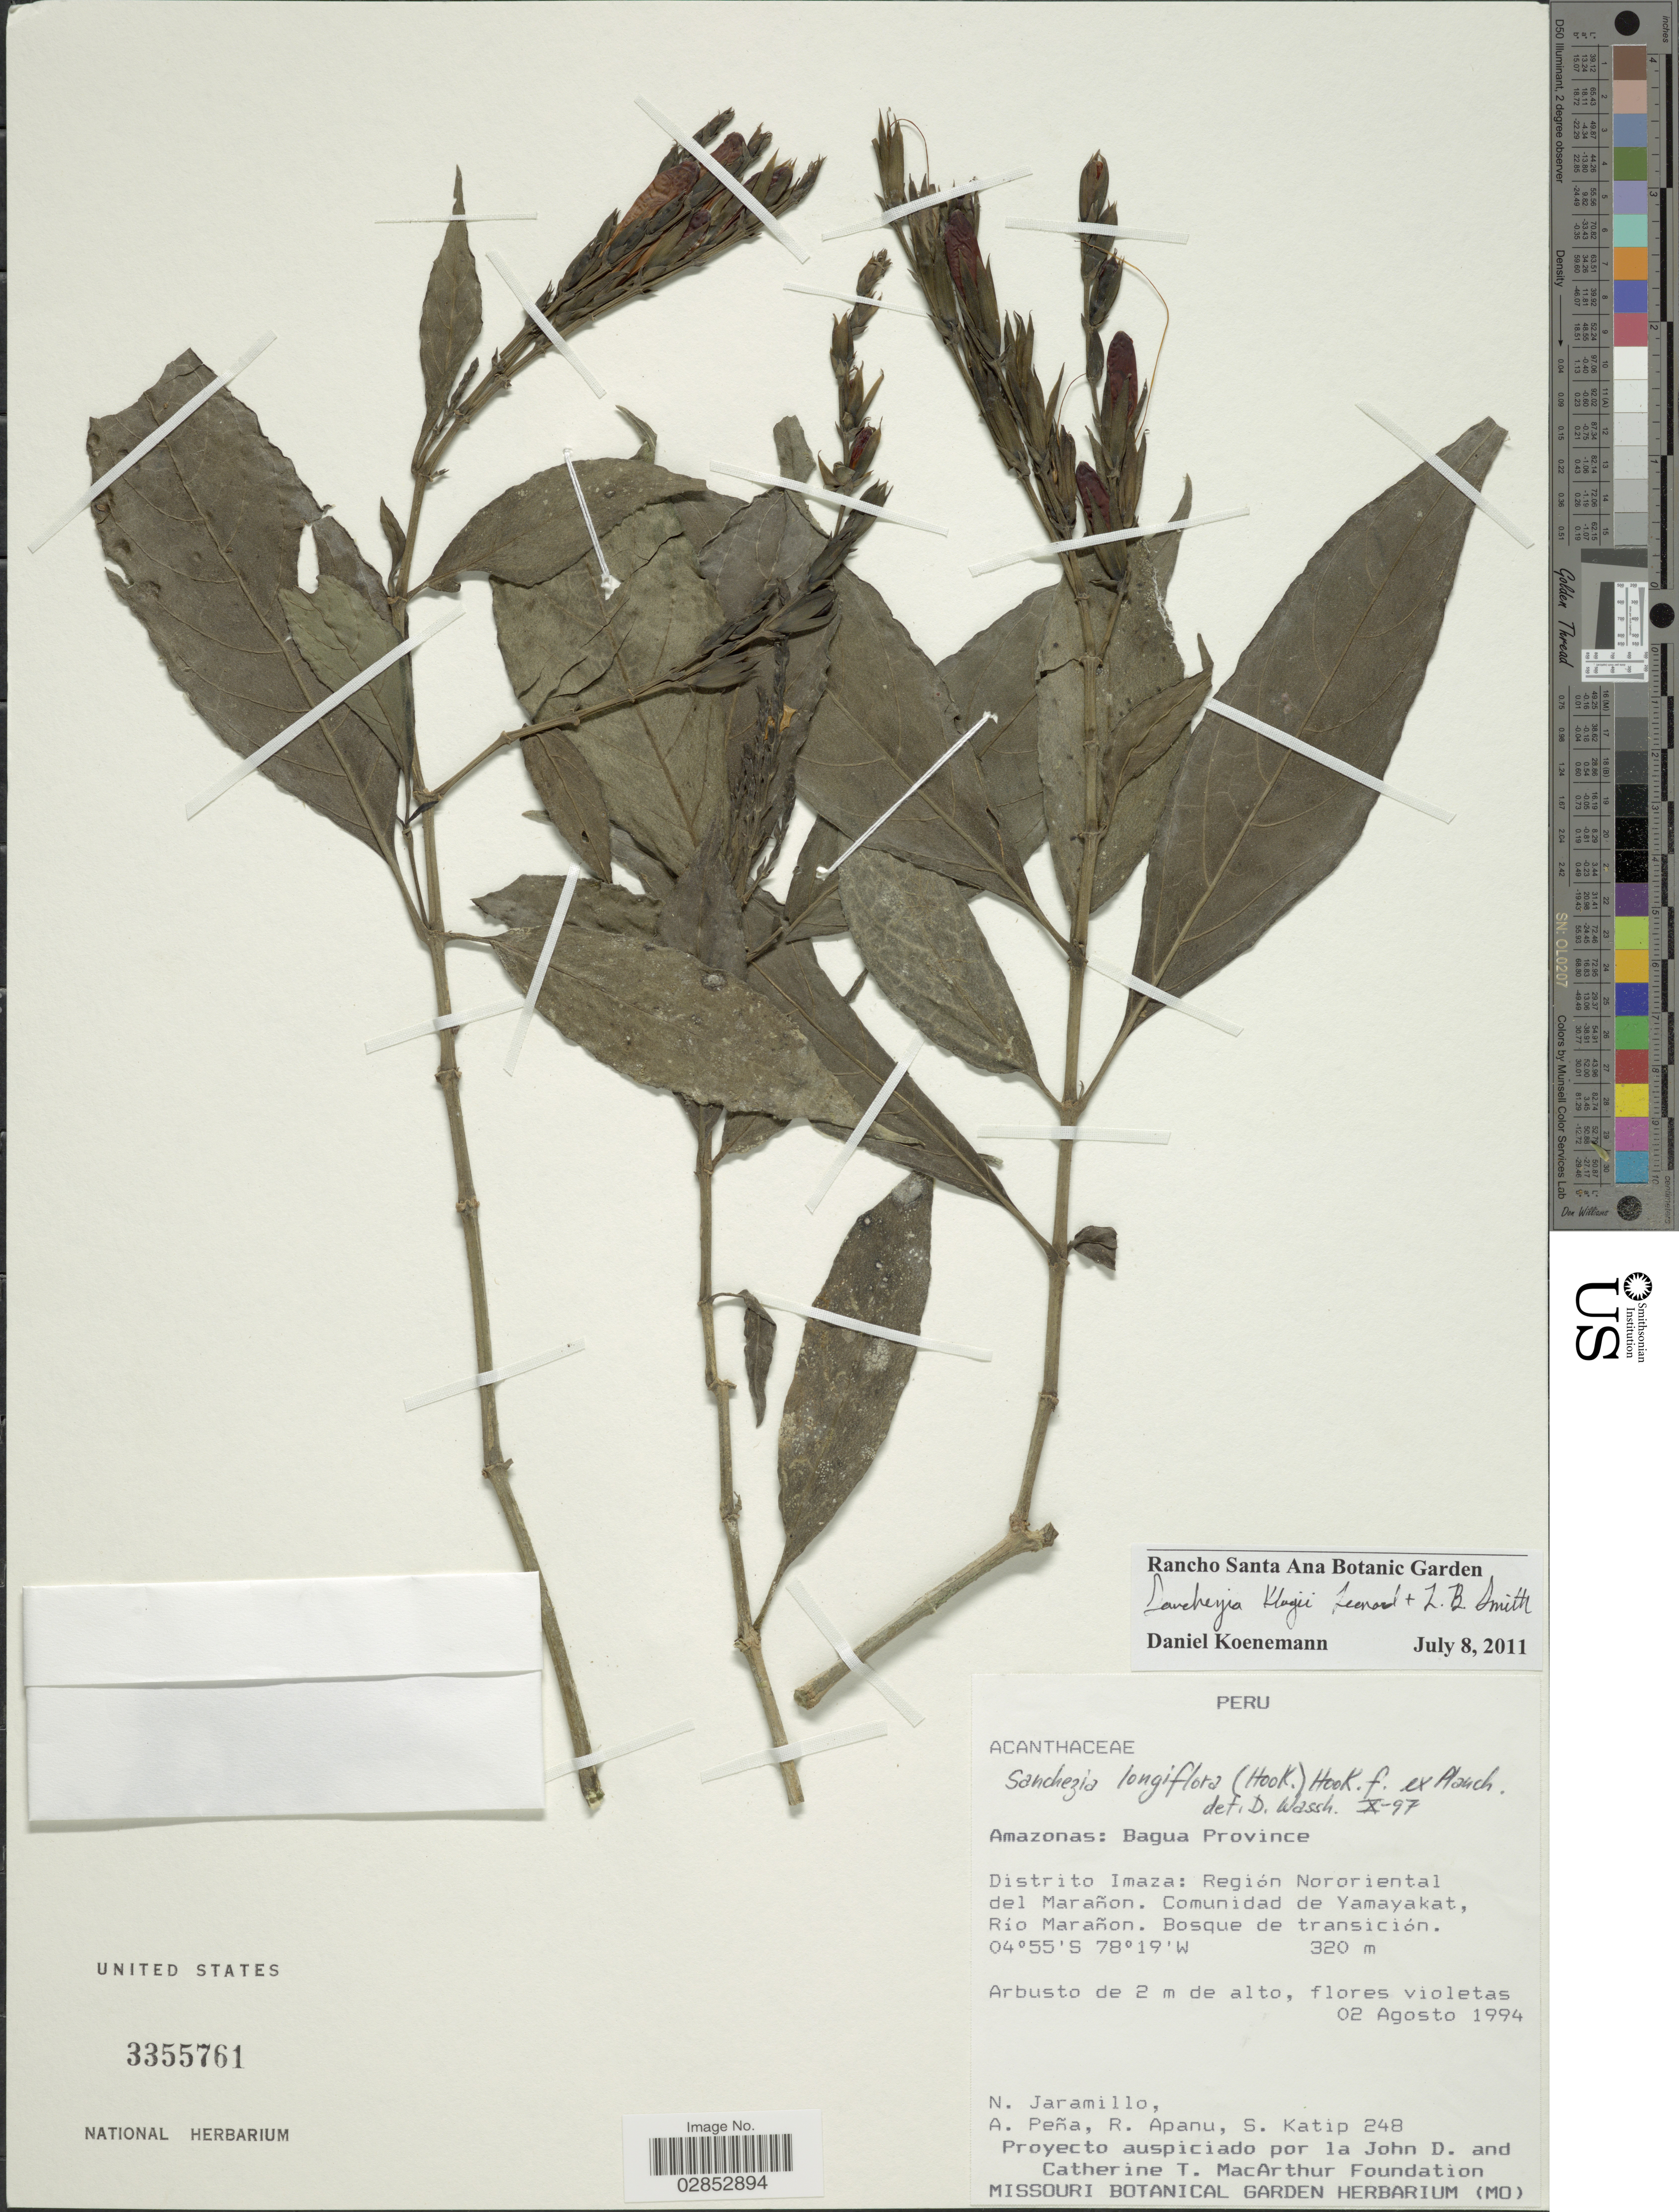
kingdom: Plantae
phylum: Tracheophyta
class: Magnoliopsida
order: Lamiales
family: Acanthaceae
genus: Sanchezia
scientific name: Sanchezia longiflora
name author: (Hook. f.) Hook. f. ex Planch.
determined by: Azevedo, Igor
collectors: N. Jaramillo, A. Peña, R. Apanu & S. Katip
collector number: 248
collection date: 1994-08-02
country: Peru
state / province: Amazonas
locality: Bagua Province. Distrito Imaza: Región Nororiental del Marañon. Comunidad de Yamayakat, Rio Marañon.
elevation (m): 320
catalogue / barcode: US 3355761